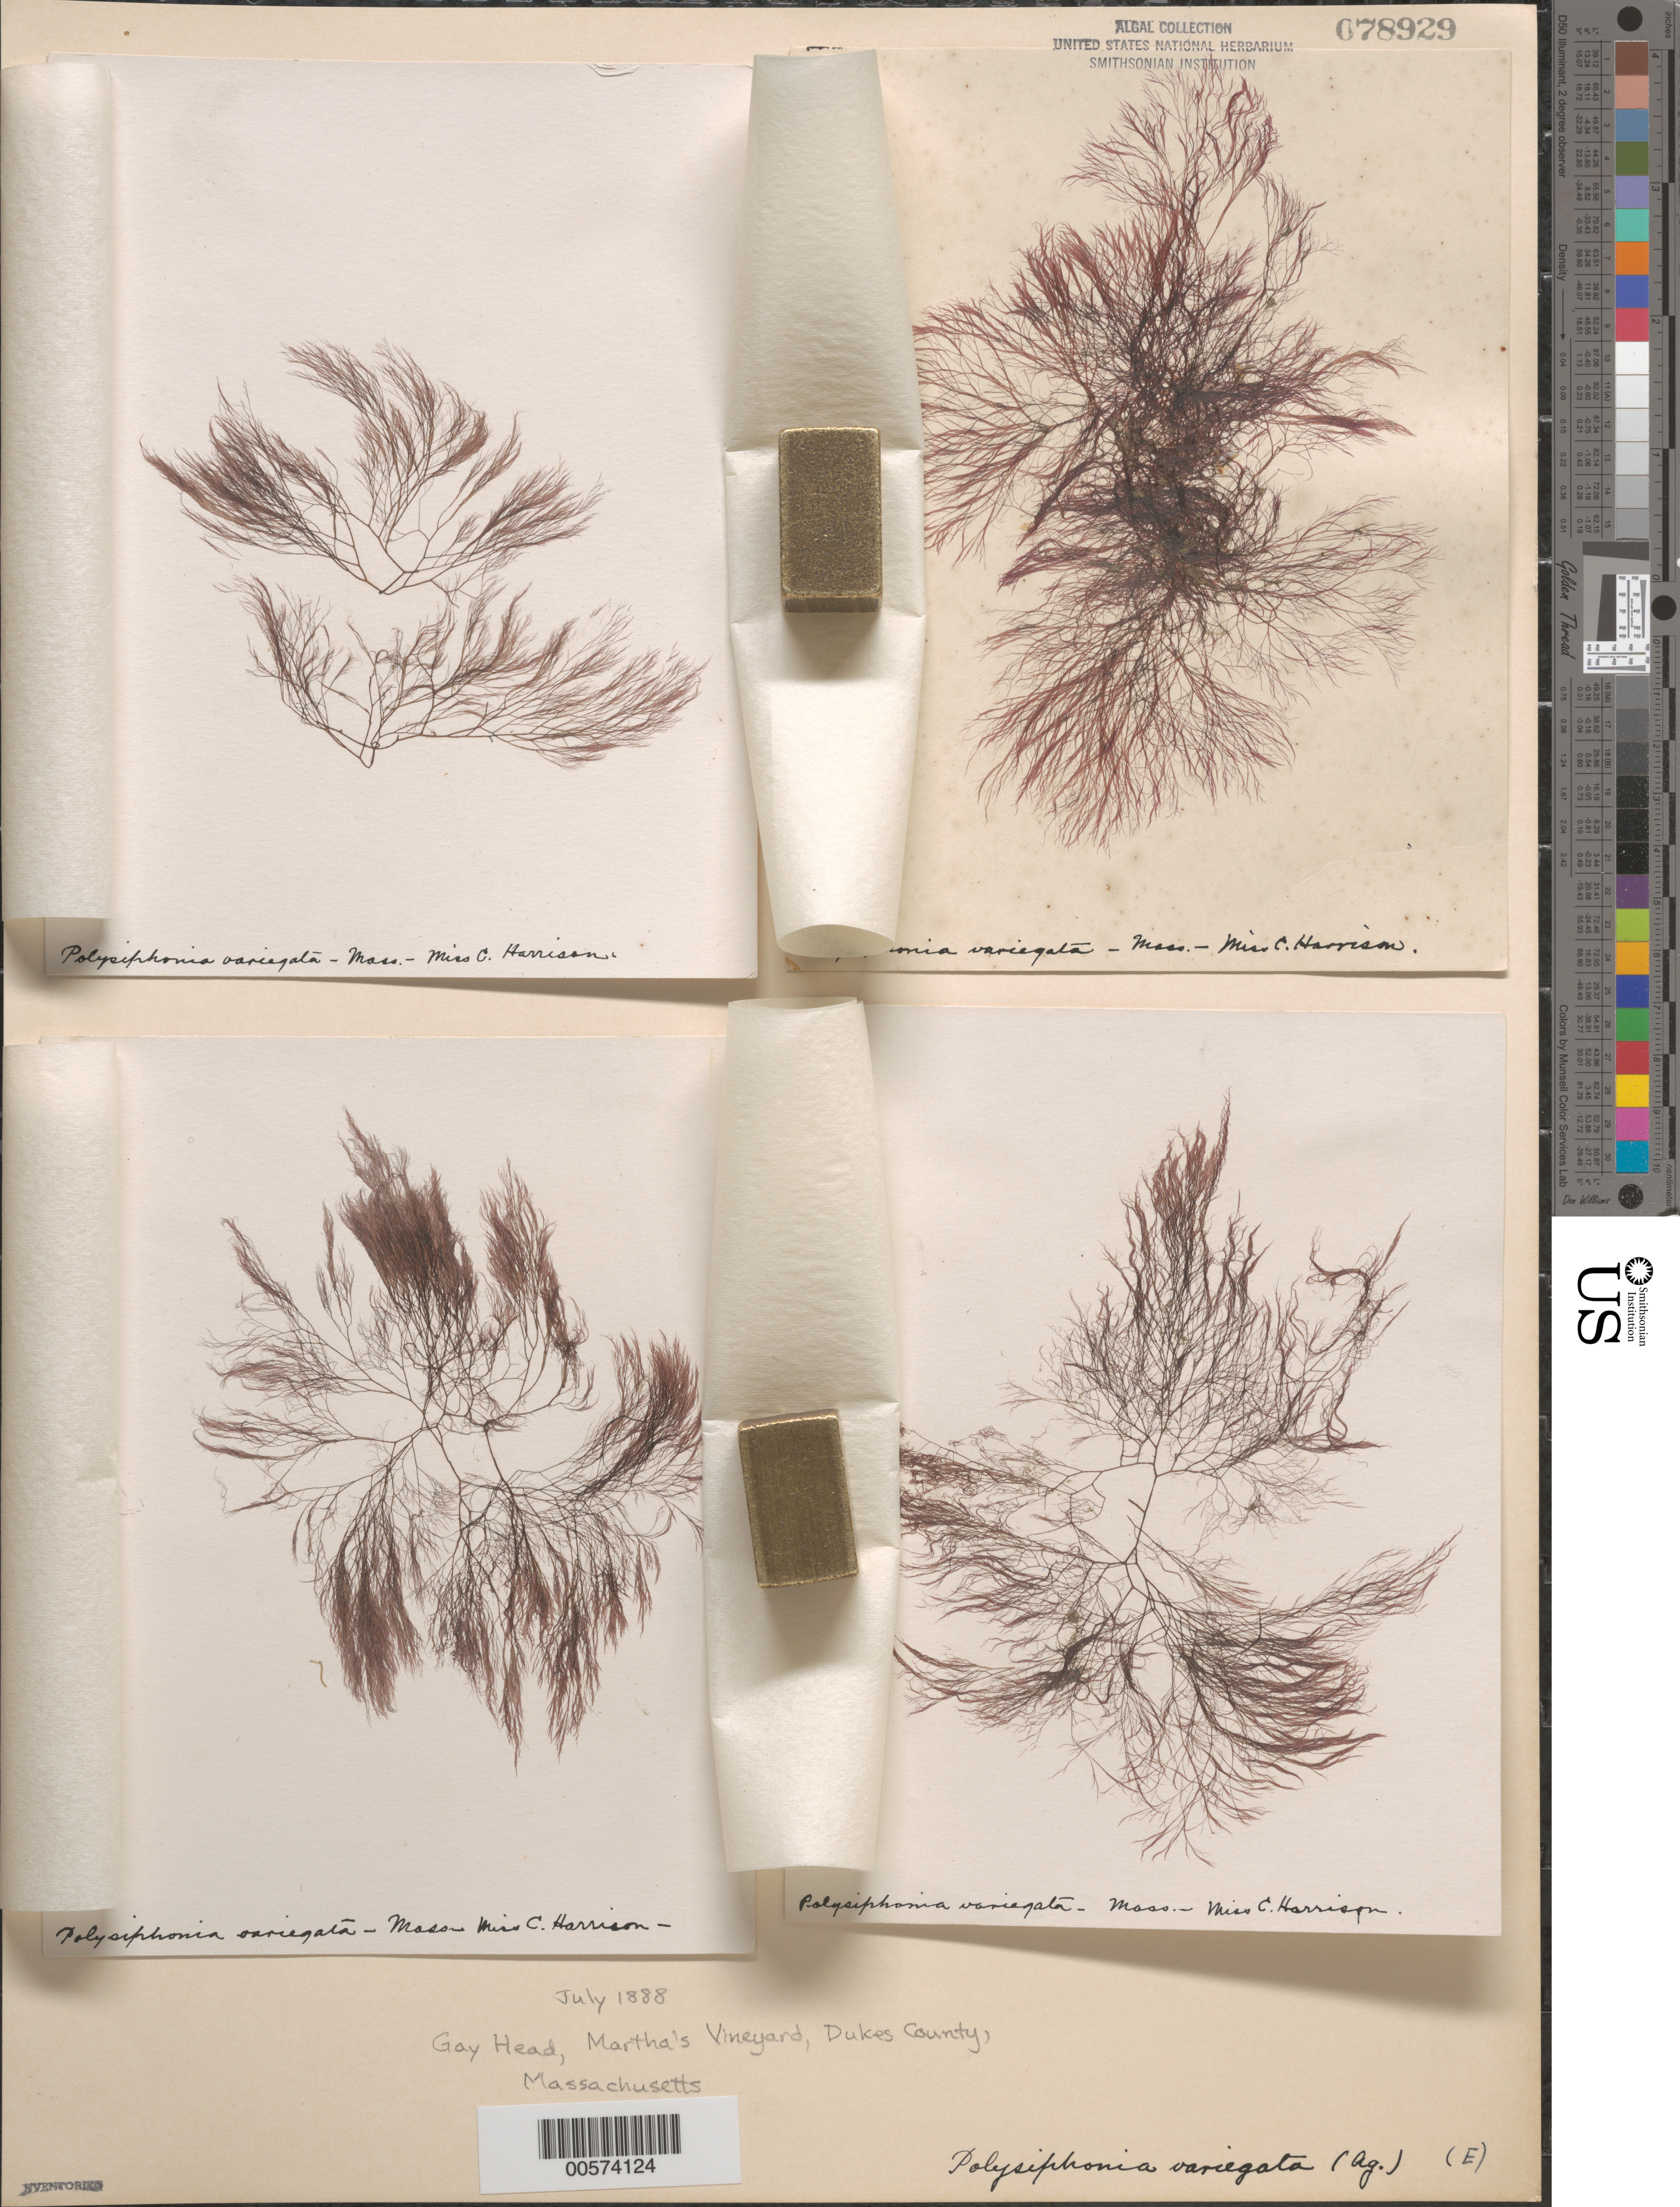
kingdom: Plantae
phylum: Rhodophyta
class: Florideophyceae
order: Ceramiales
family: Rhodomelaceae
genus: Carradoriella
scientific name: Carradoriella denudata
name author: (Dillwyn) Savoie & G.W. Saunders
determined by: Algae name updating Project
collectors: C. Harrison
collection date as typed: Jul 1888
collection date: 1888-07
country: United States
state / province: Massachusetts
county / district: Dukes County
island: Martha's Vineyard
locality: Gay Head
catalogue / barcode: US 78929